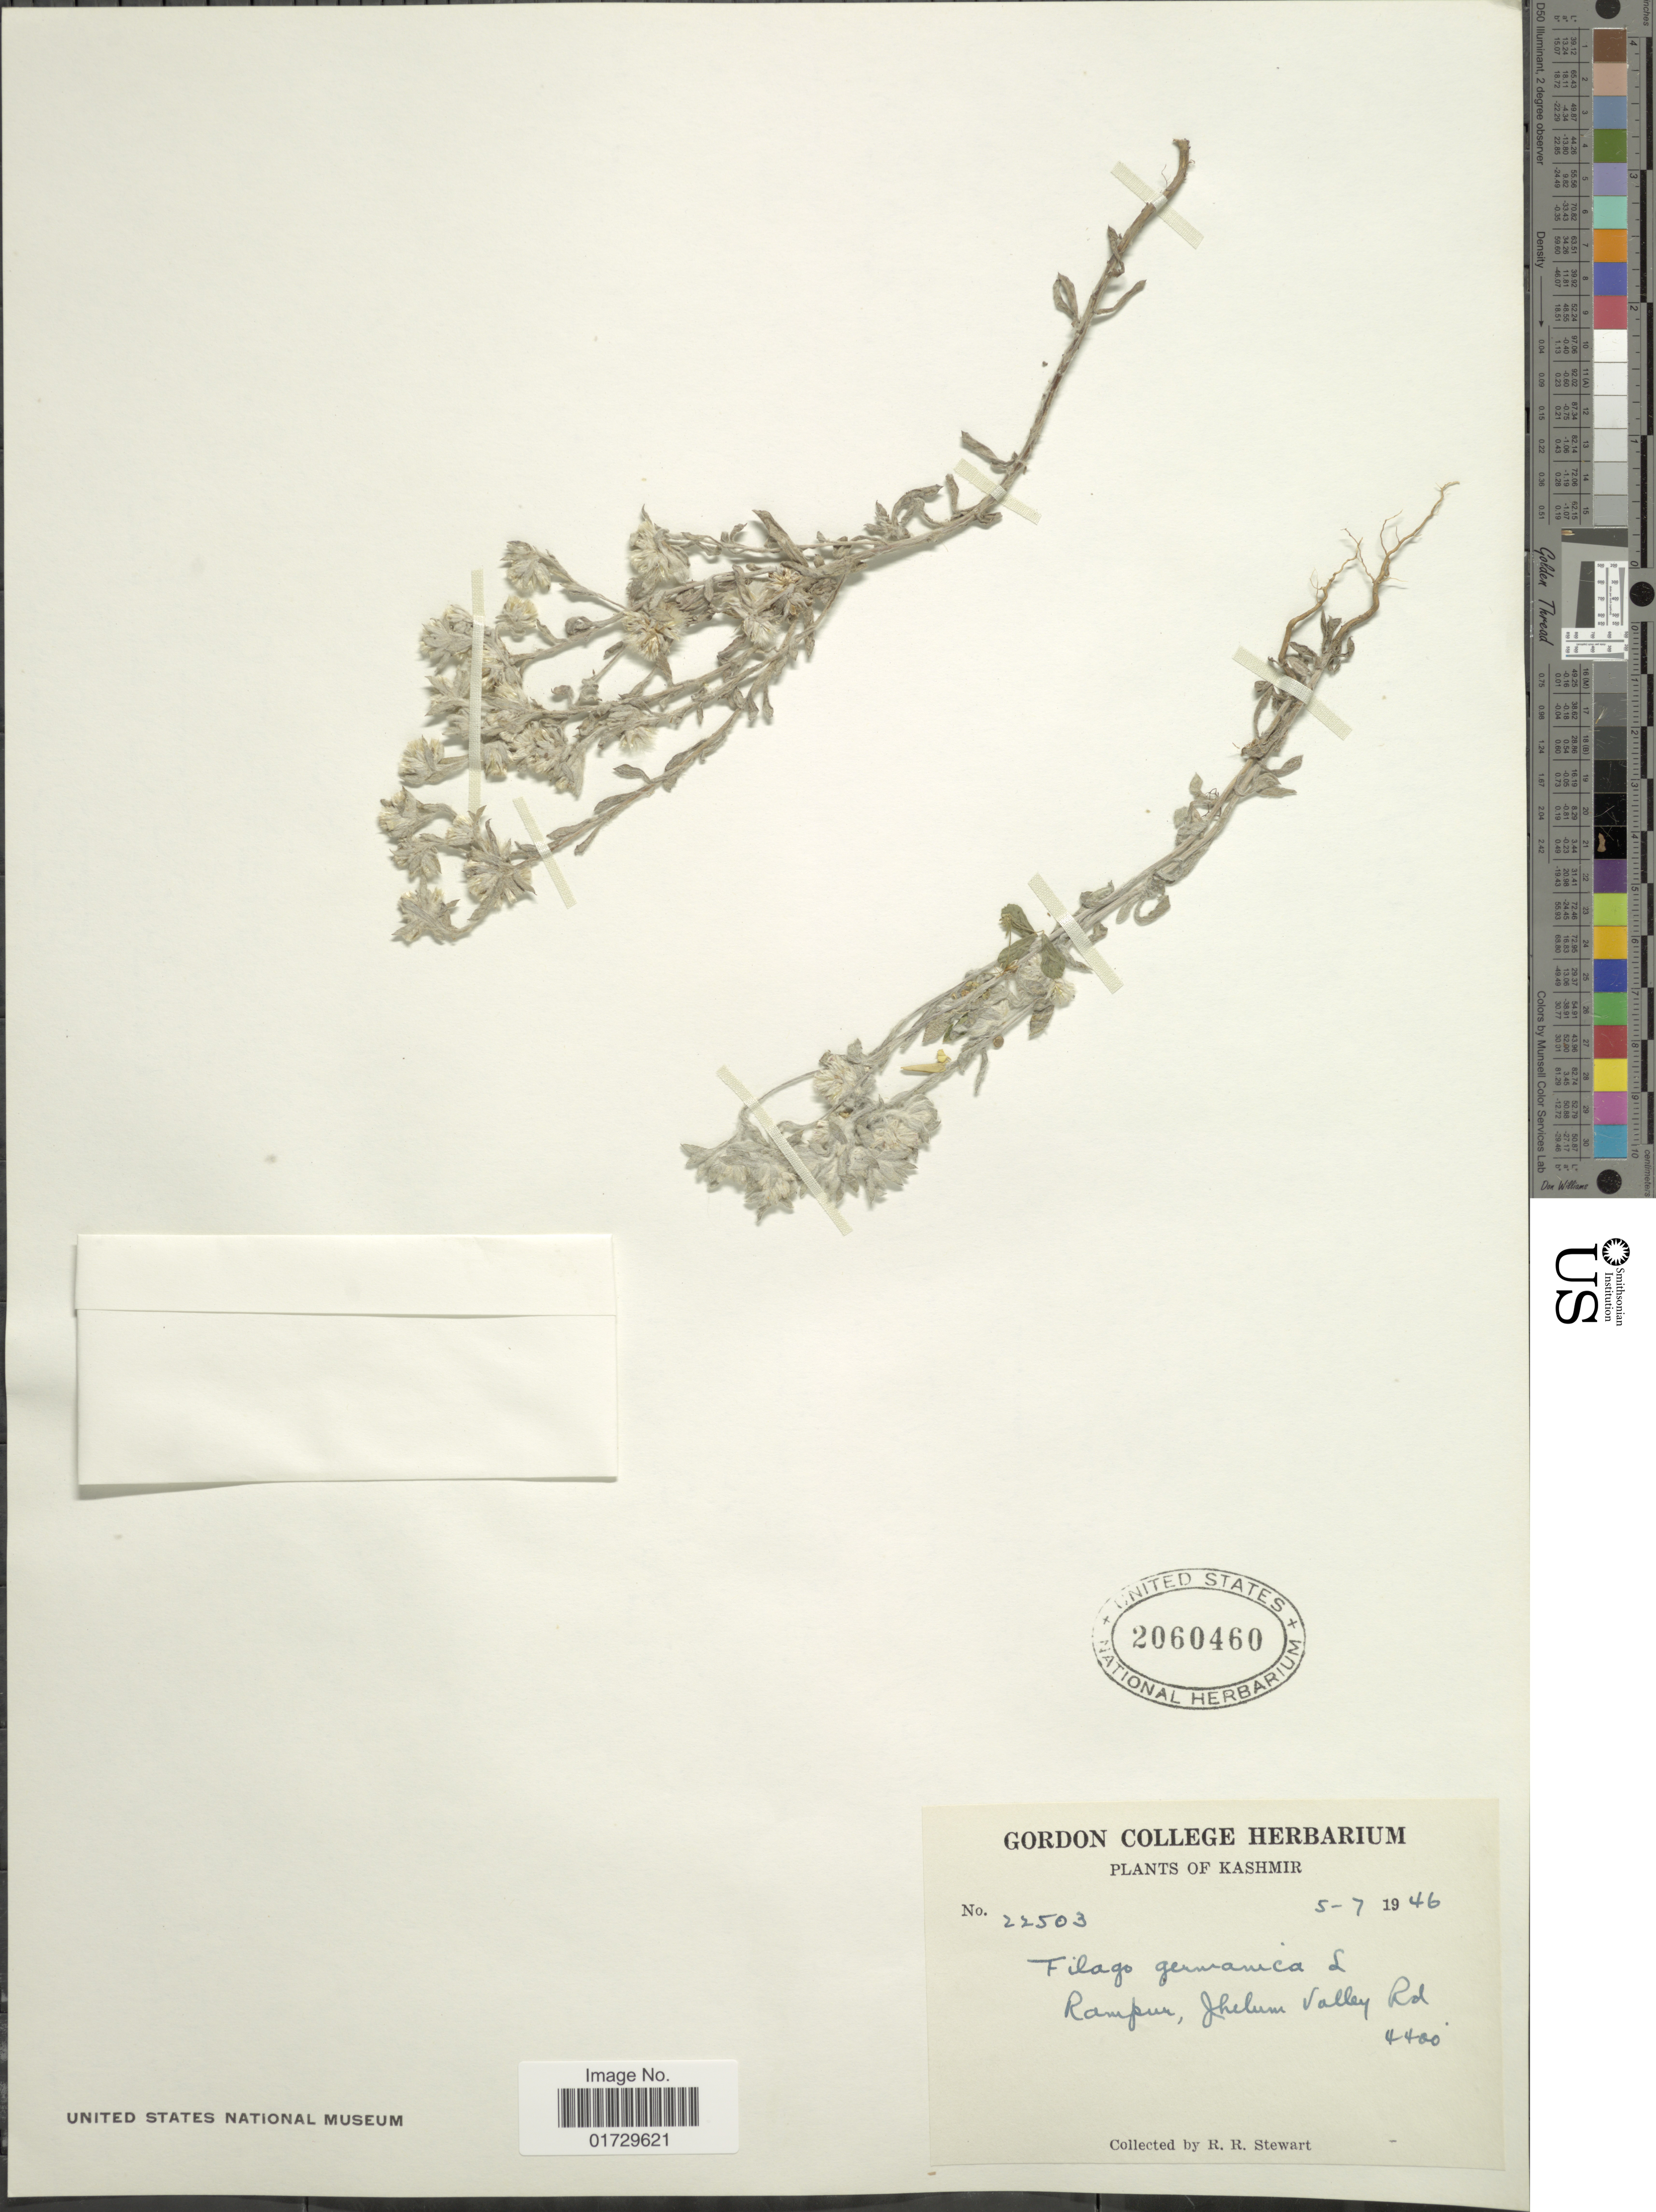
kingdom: Plantae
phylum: Tracheophyta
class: Magnoliopsida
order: Asterales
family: Asteraceae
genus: Filago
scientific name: Filago germanica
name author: (L.) Huds.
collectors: R. R. Stewart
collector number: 22503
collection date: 1946-07-05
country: India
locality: Kashmir, Rampur, Jhelum Valley Rd.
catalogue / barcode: US 2060460